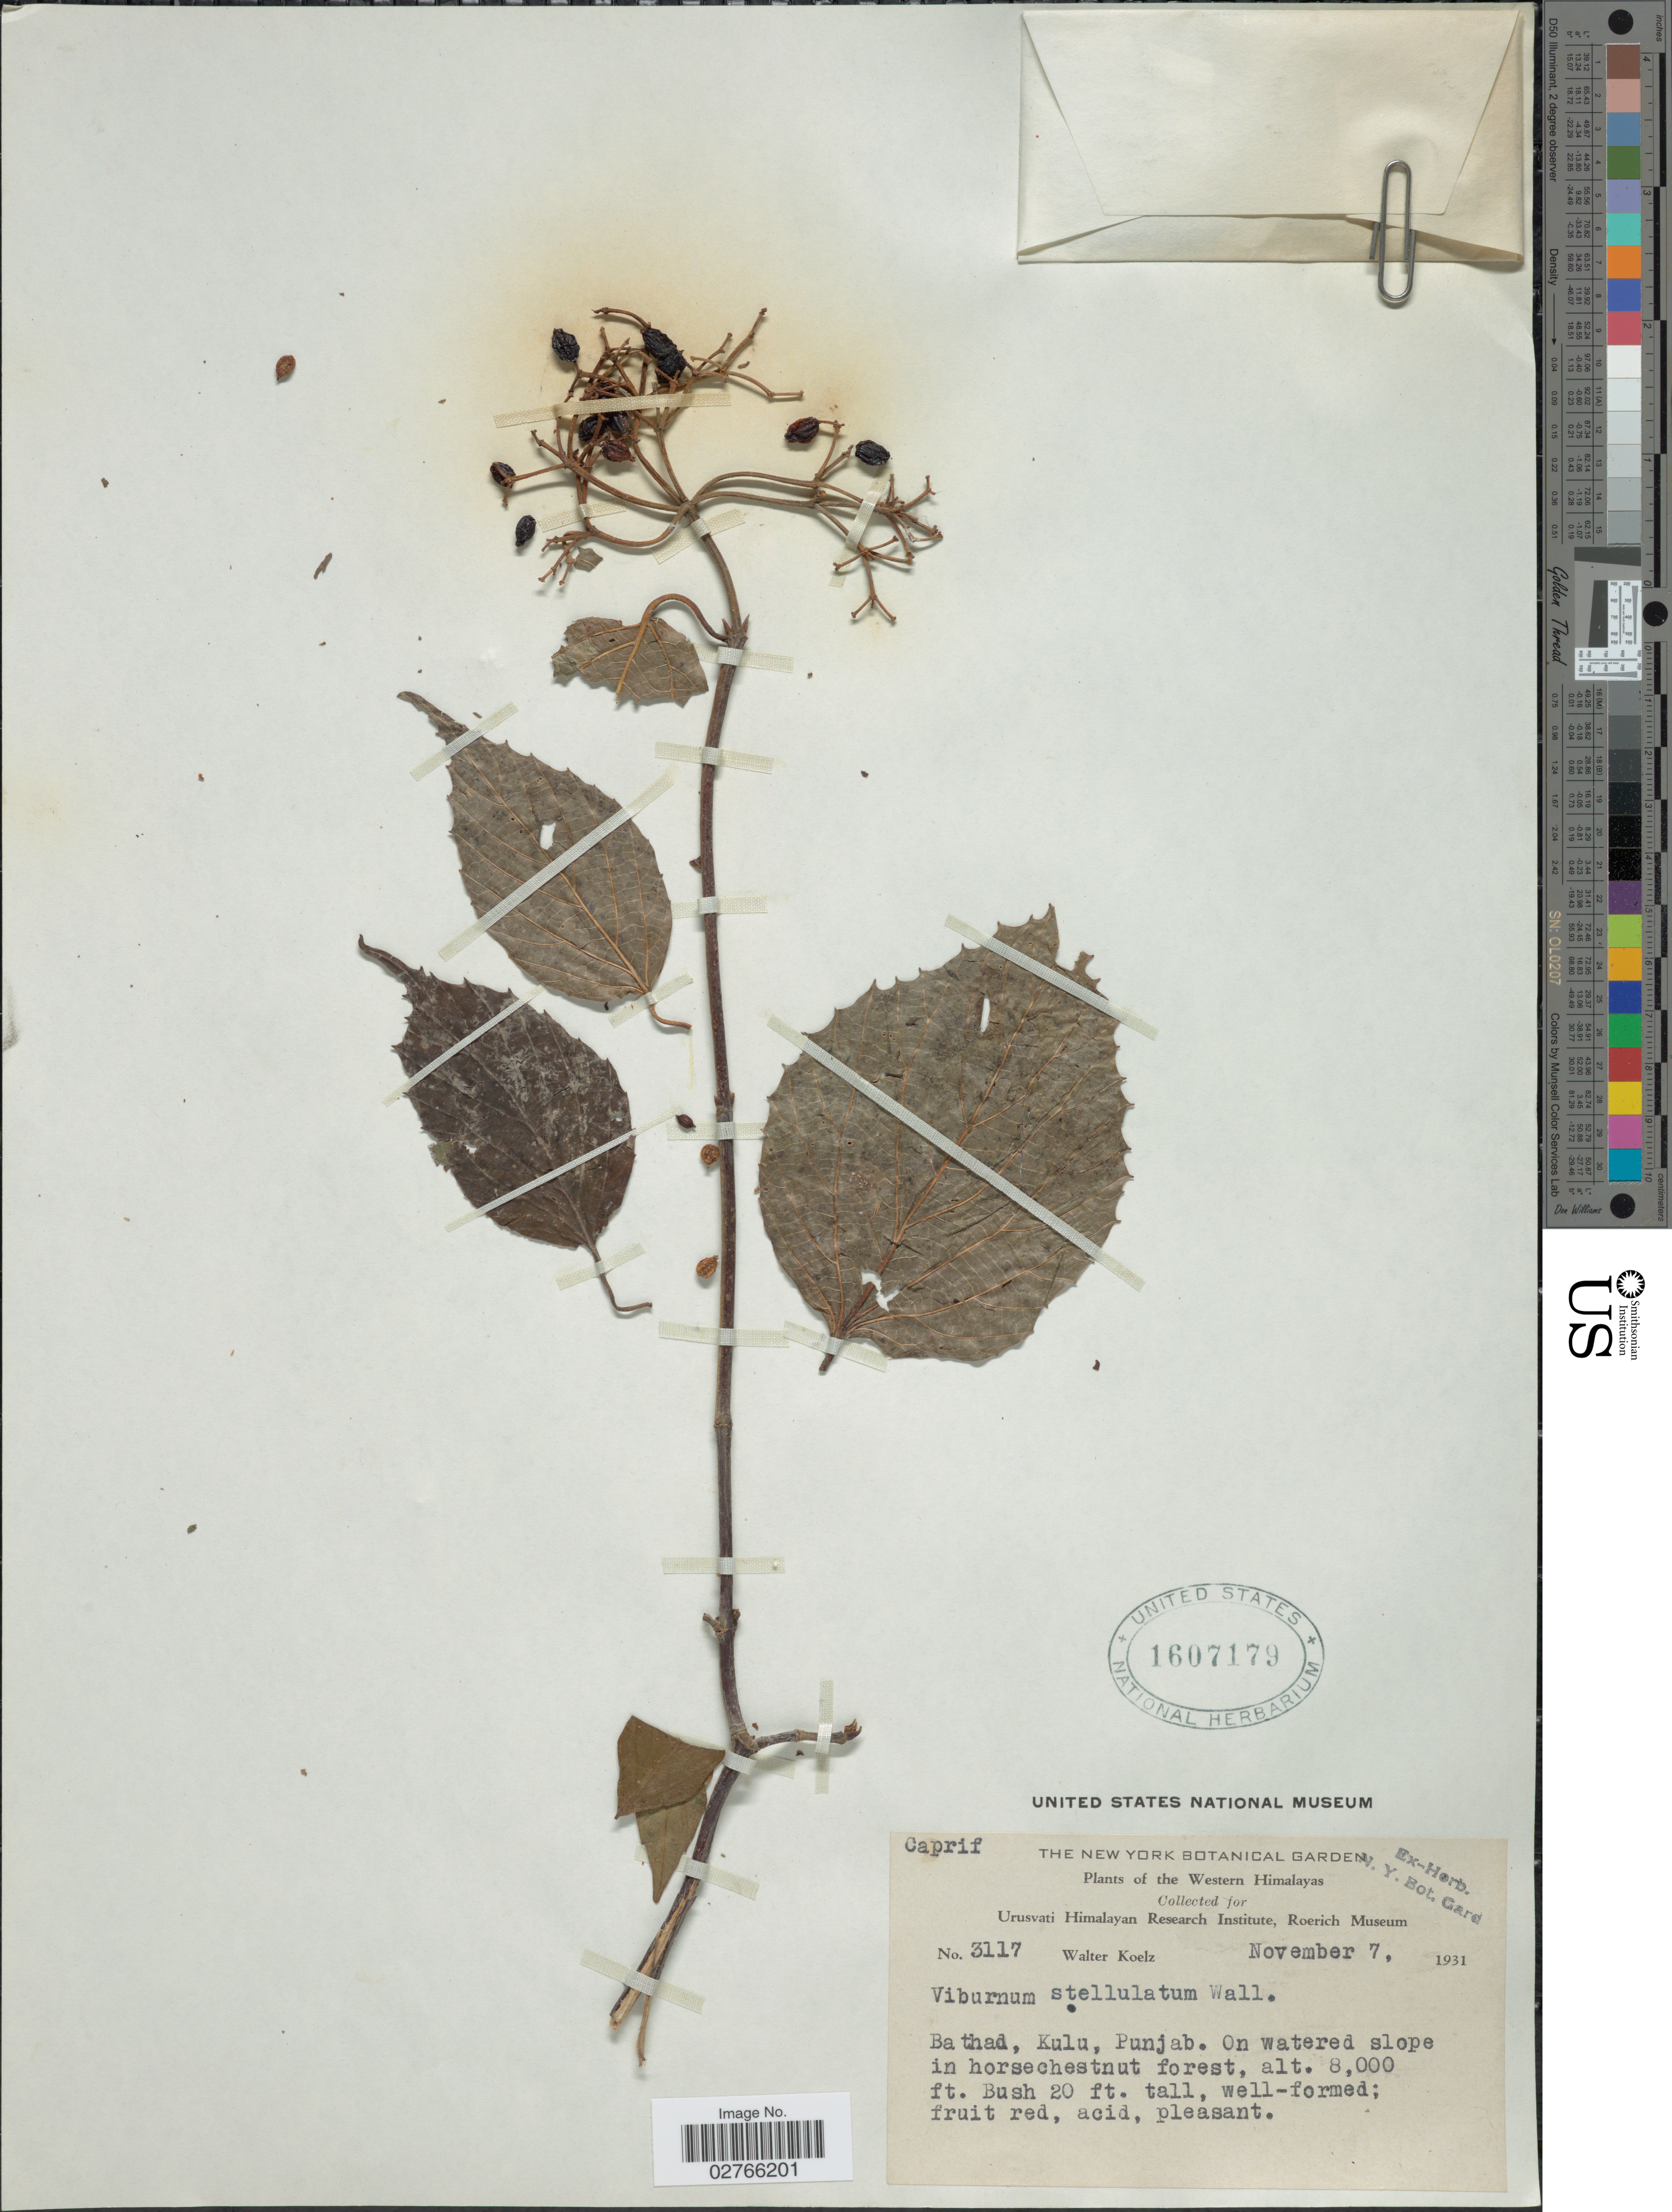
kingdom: Plantae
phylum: Tracheophyta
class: Magnoliopsida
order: Dipsacales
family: Viburnaceae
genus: Viburnum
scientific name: Viburnum mullaha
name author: Buch.-Ham. ex D. Don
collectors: W. N. Koelz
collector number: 3117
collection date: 1931-11-07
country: India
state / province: Punjab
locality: Western Himalayas, Ba thad, Kulu, Punjab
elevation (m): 2438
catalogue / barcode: US 1607179